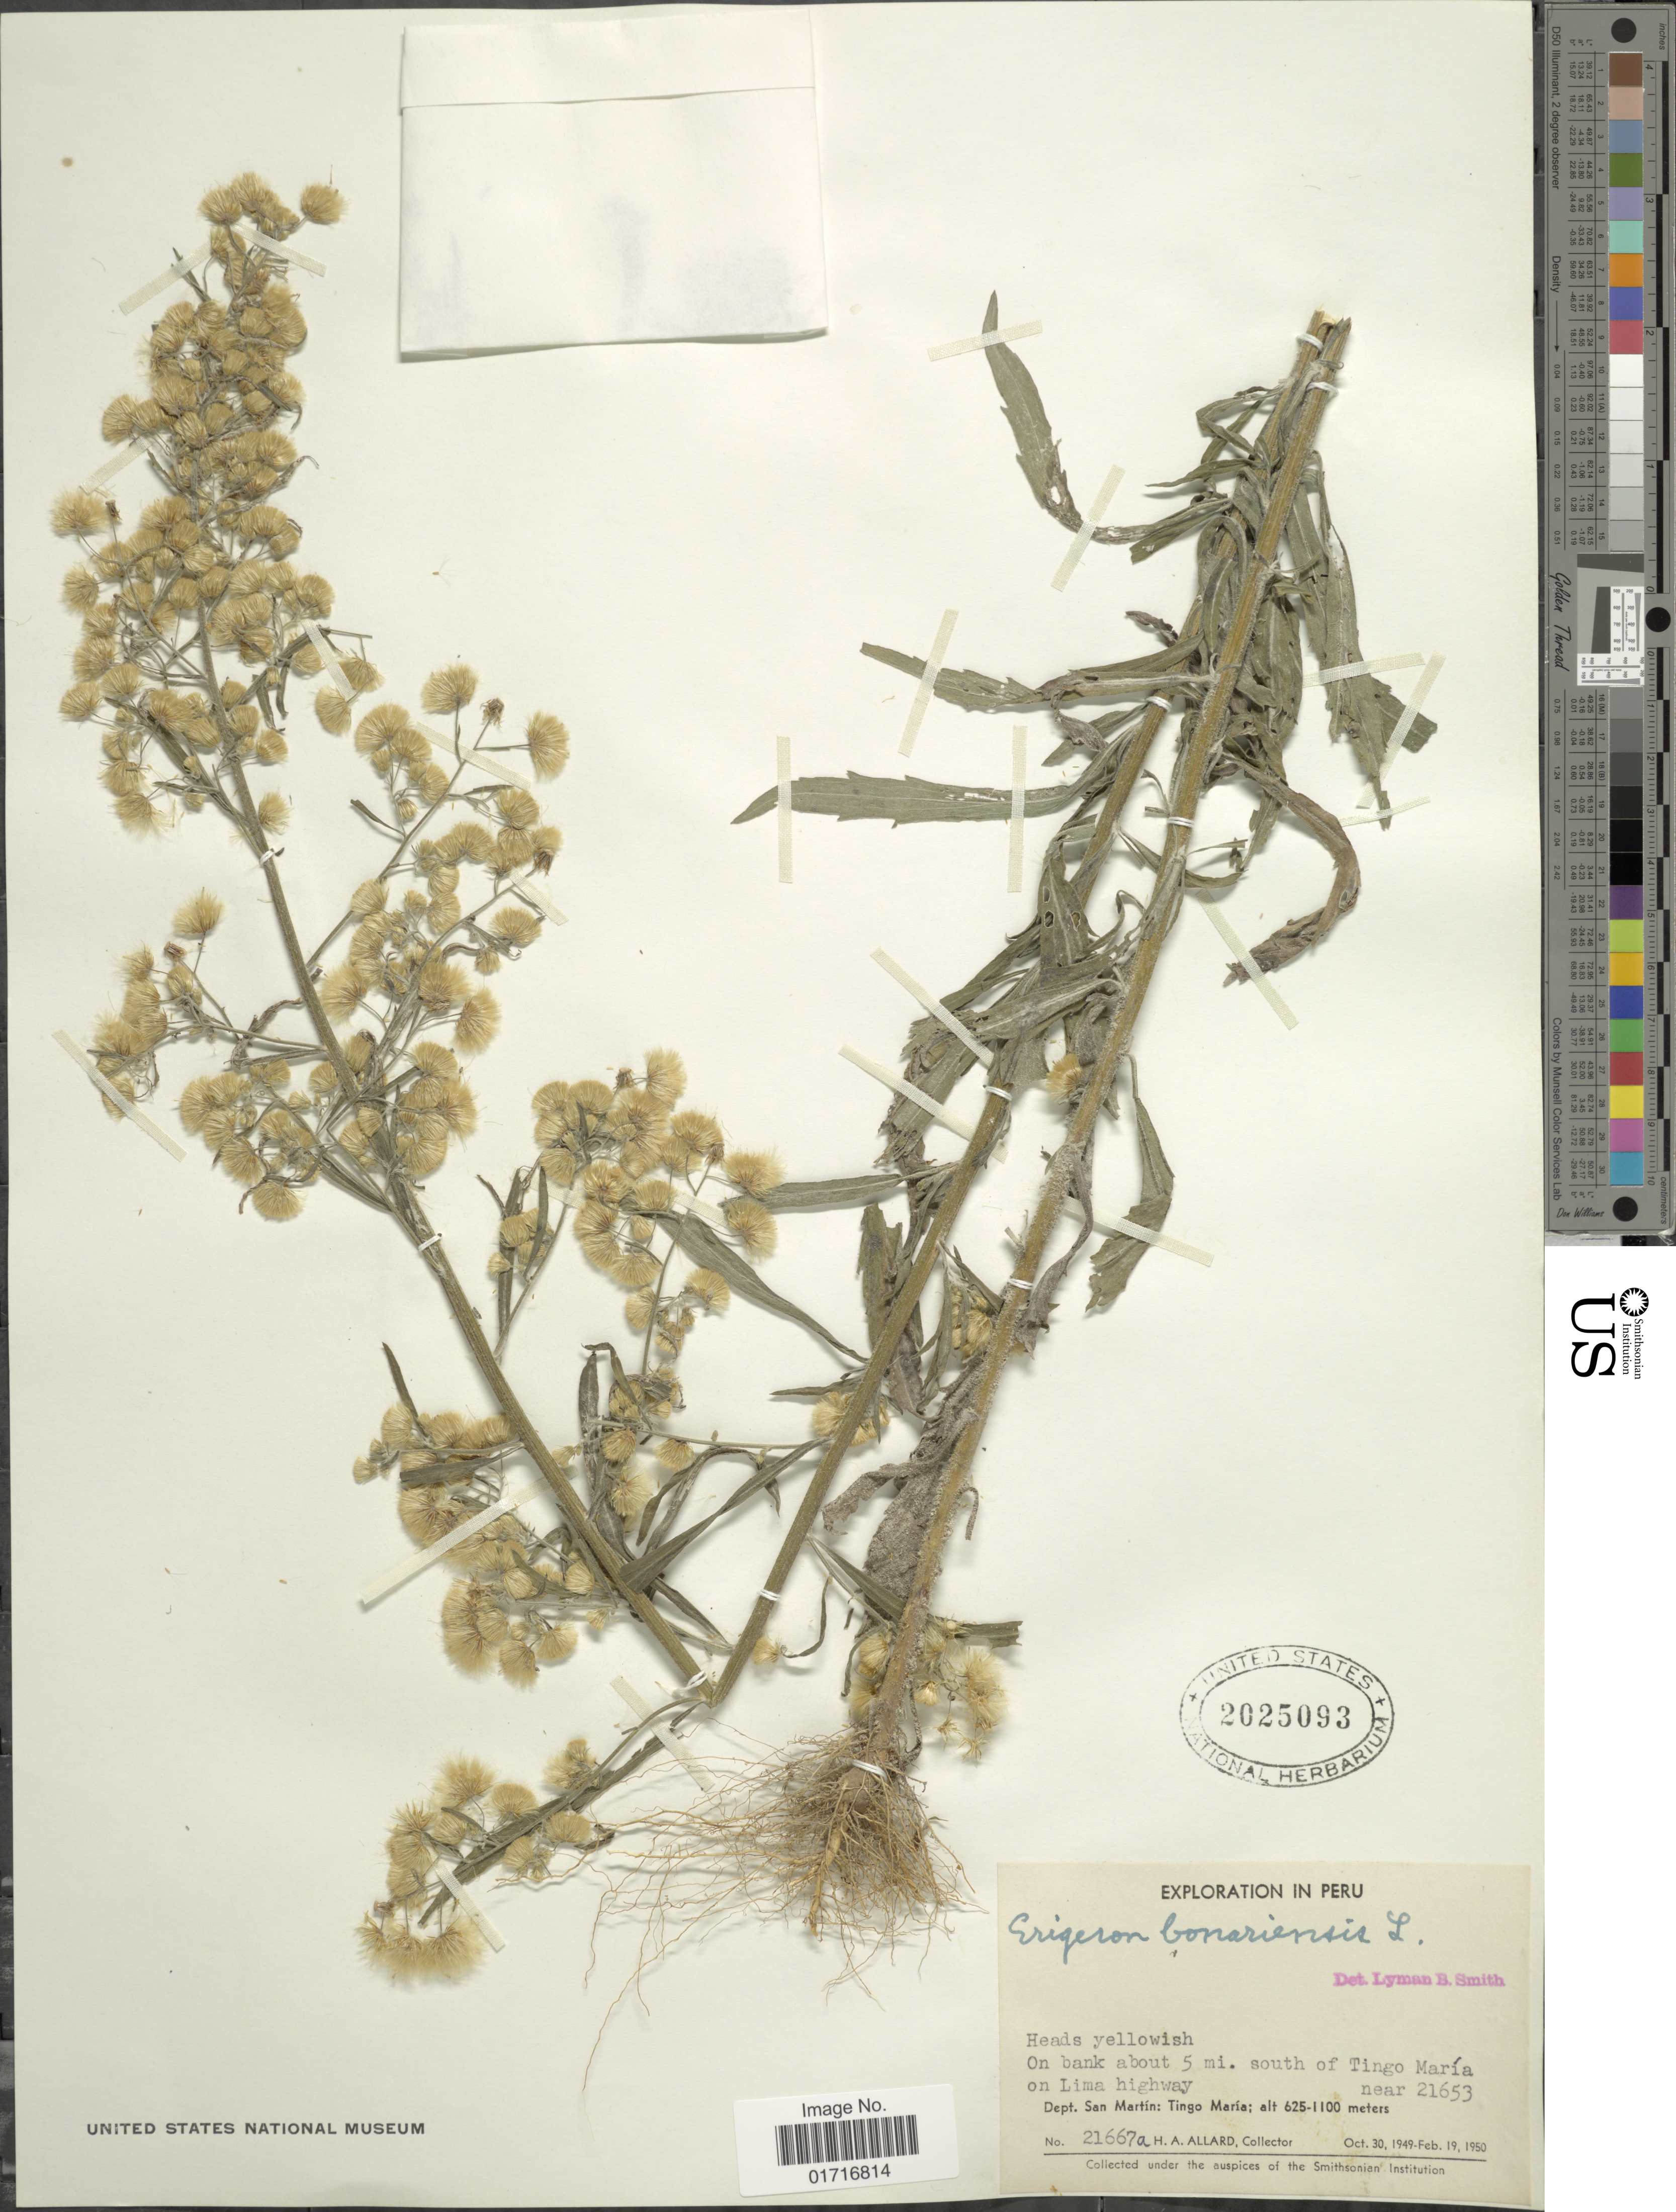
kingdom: Plantae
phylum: Tracheophyta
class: Magnoliopsida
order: Asterales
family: Asteraceae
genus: Conyza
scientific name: Conyza bonariensis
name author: (L.) Cronq.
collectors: H. A. Allard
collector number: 21667a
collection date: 1949-10-30/1950-02-19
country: Peru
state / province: San Martín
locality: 5 mi. S of Tingo Maria on Lima highway near 21653. Dept. San Martin: Tingo Maria.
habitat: on bank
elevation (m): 625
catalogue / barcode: US 2025093